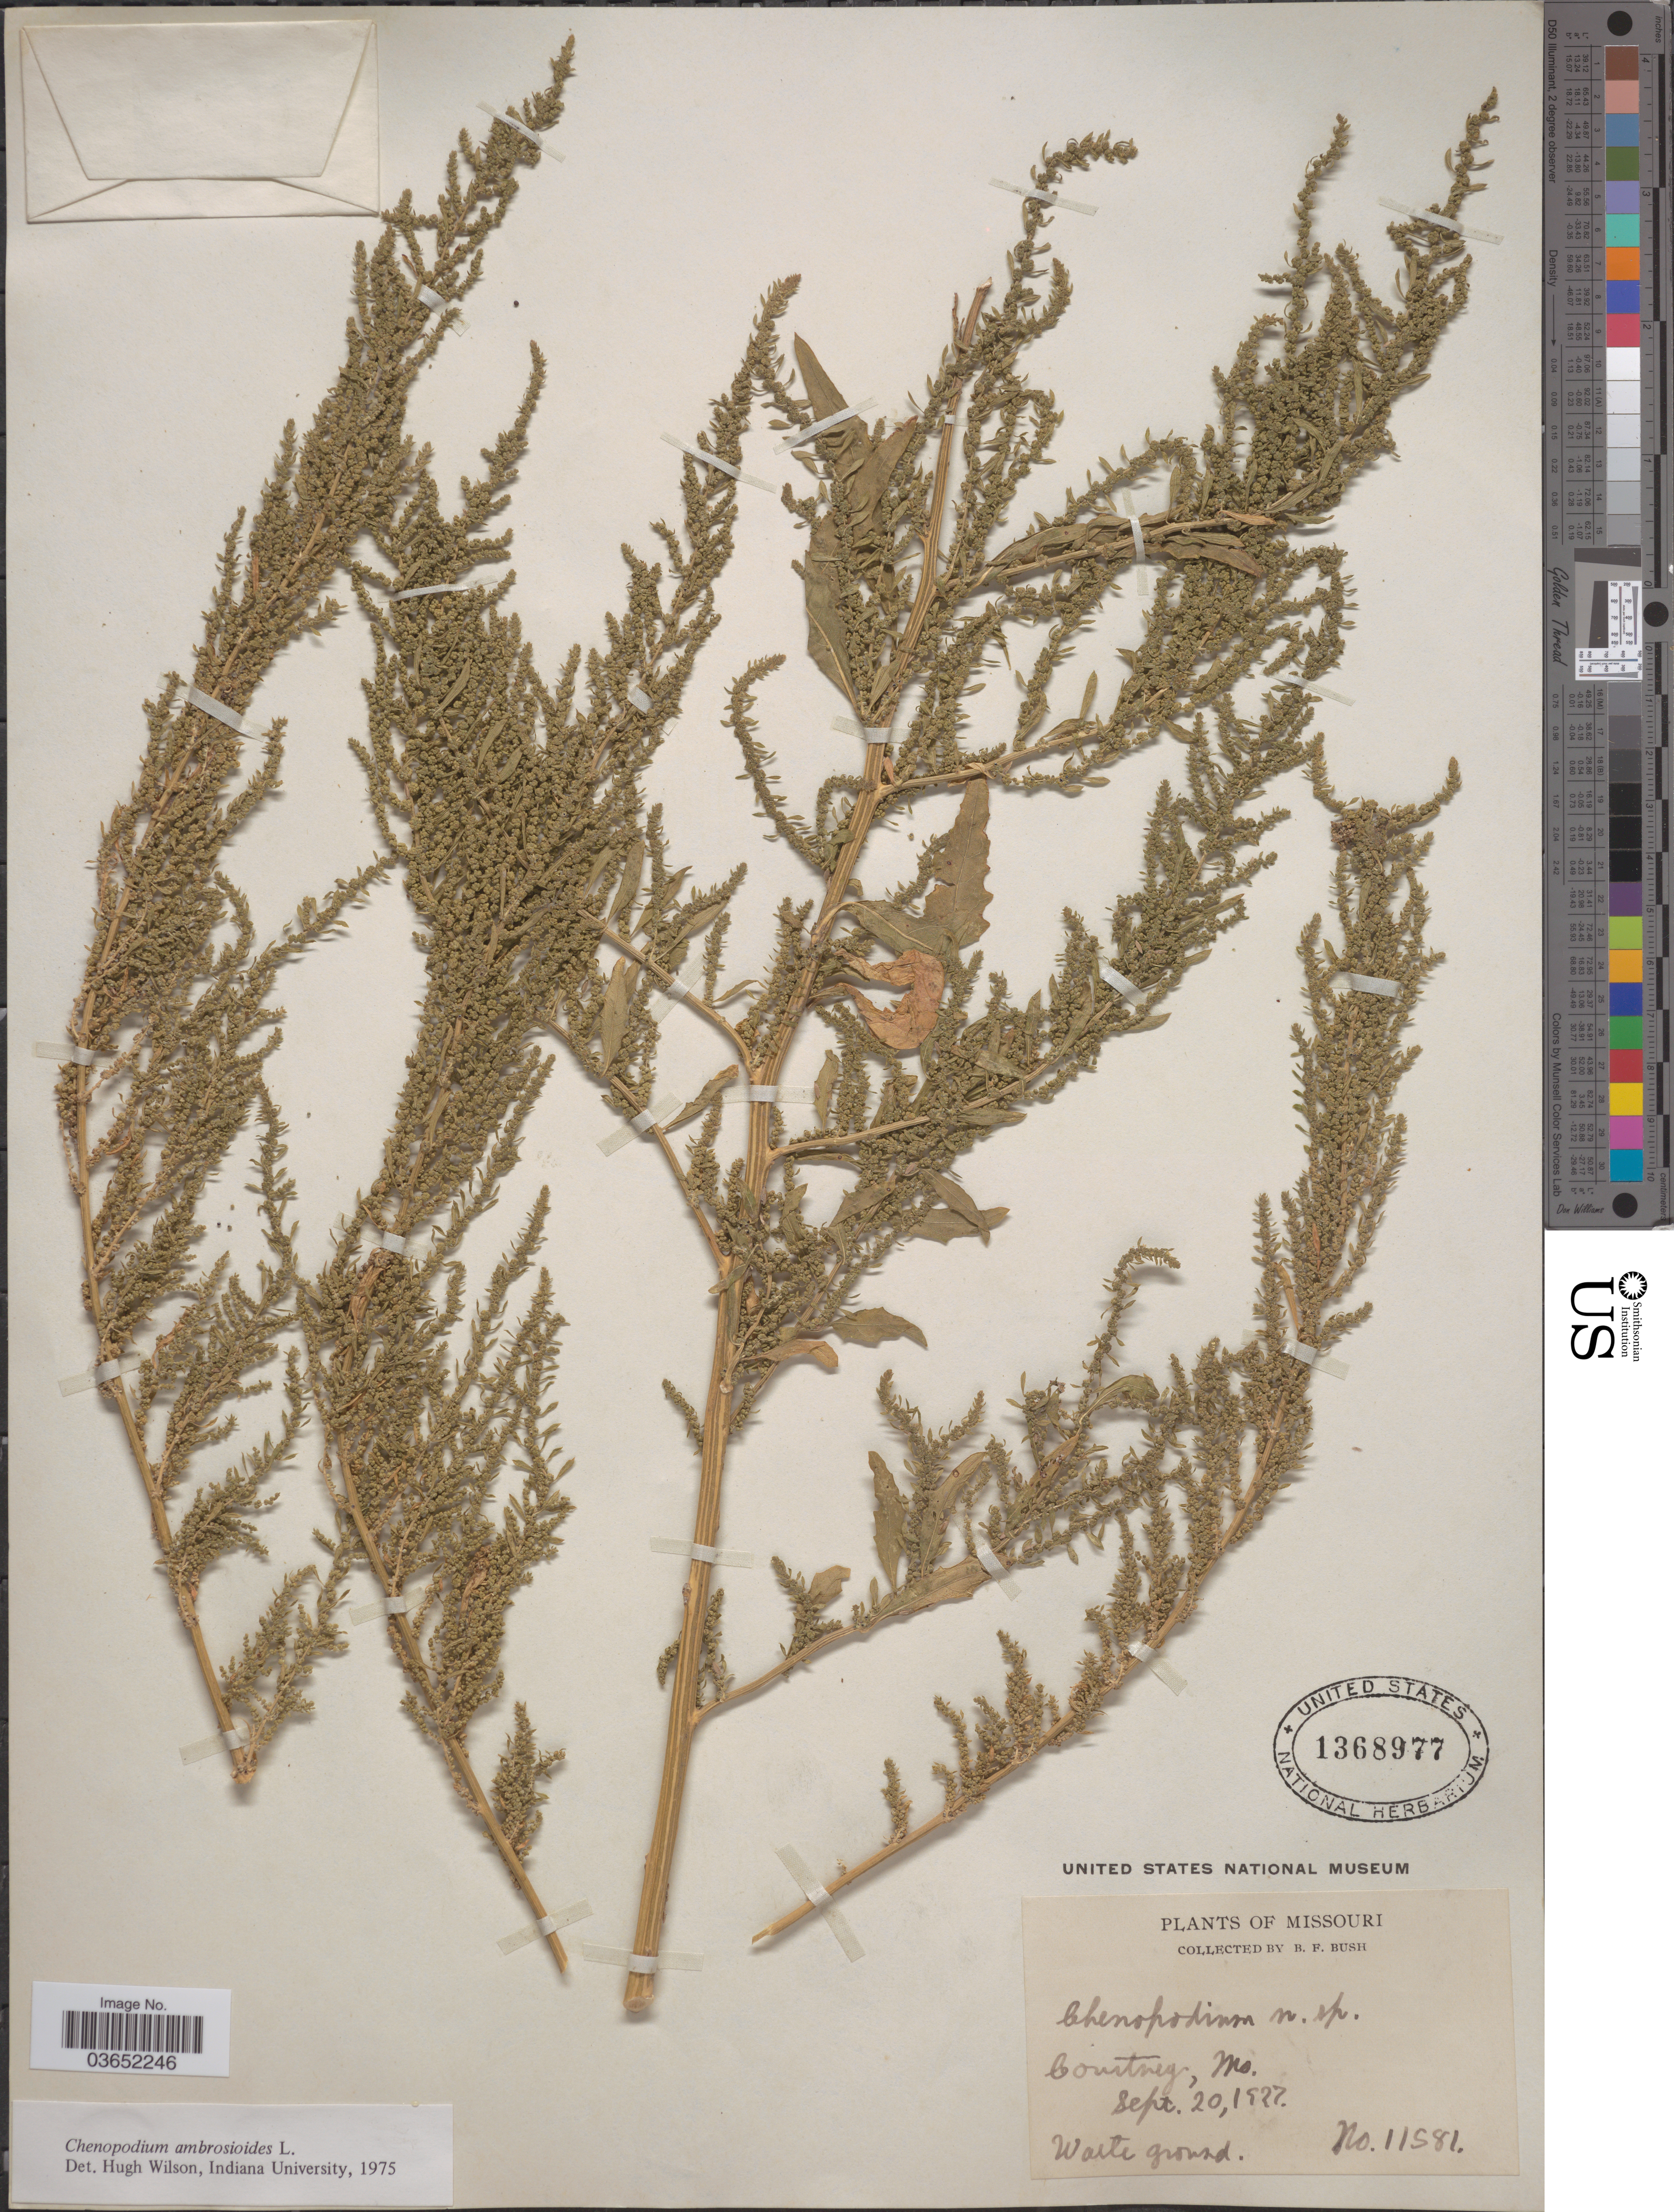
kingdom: Plantae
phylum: Tracheophyta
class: Magnoliopsida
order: Caryophyllales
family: Amaranthaceae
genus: Chenopodium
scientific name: Chenopodium ambrosioides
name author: L.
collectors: B. F. Bush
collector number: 11581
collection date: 1927-09-20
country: United States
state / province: Missouri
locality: Courtney.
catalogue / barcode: US 1368977